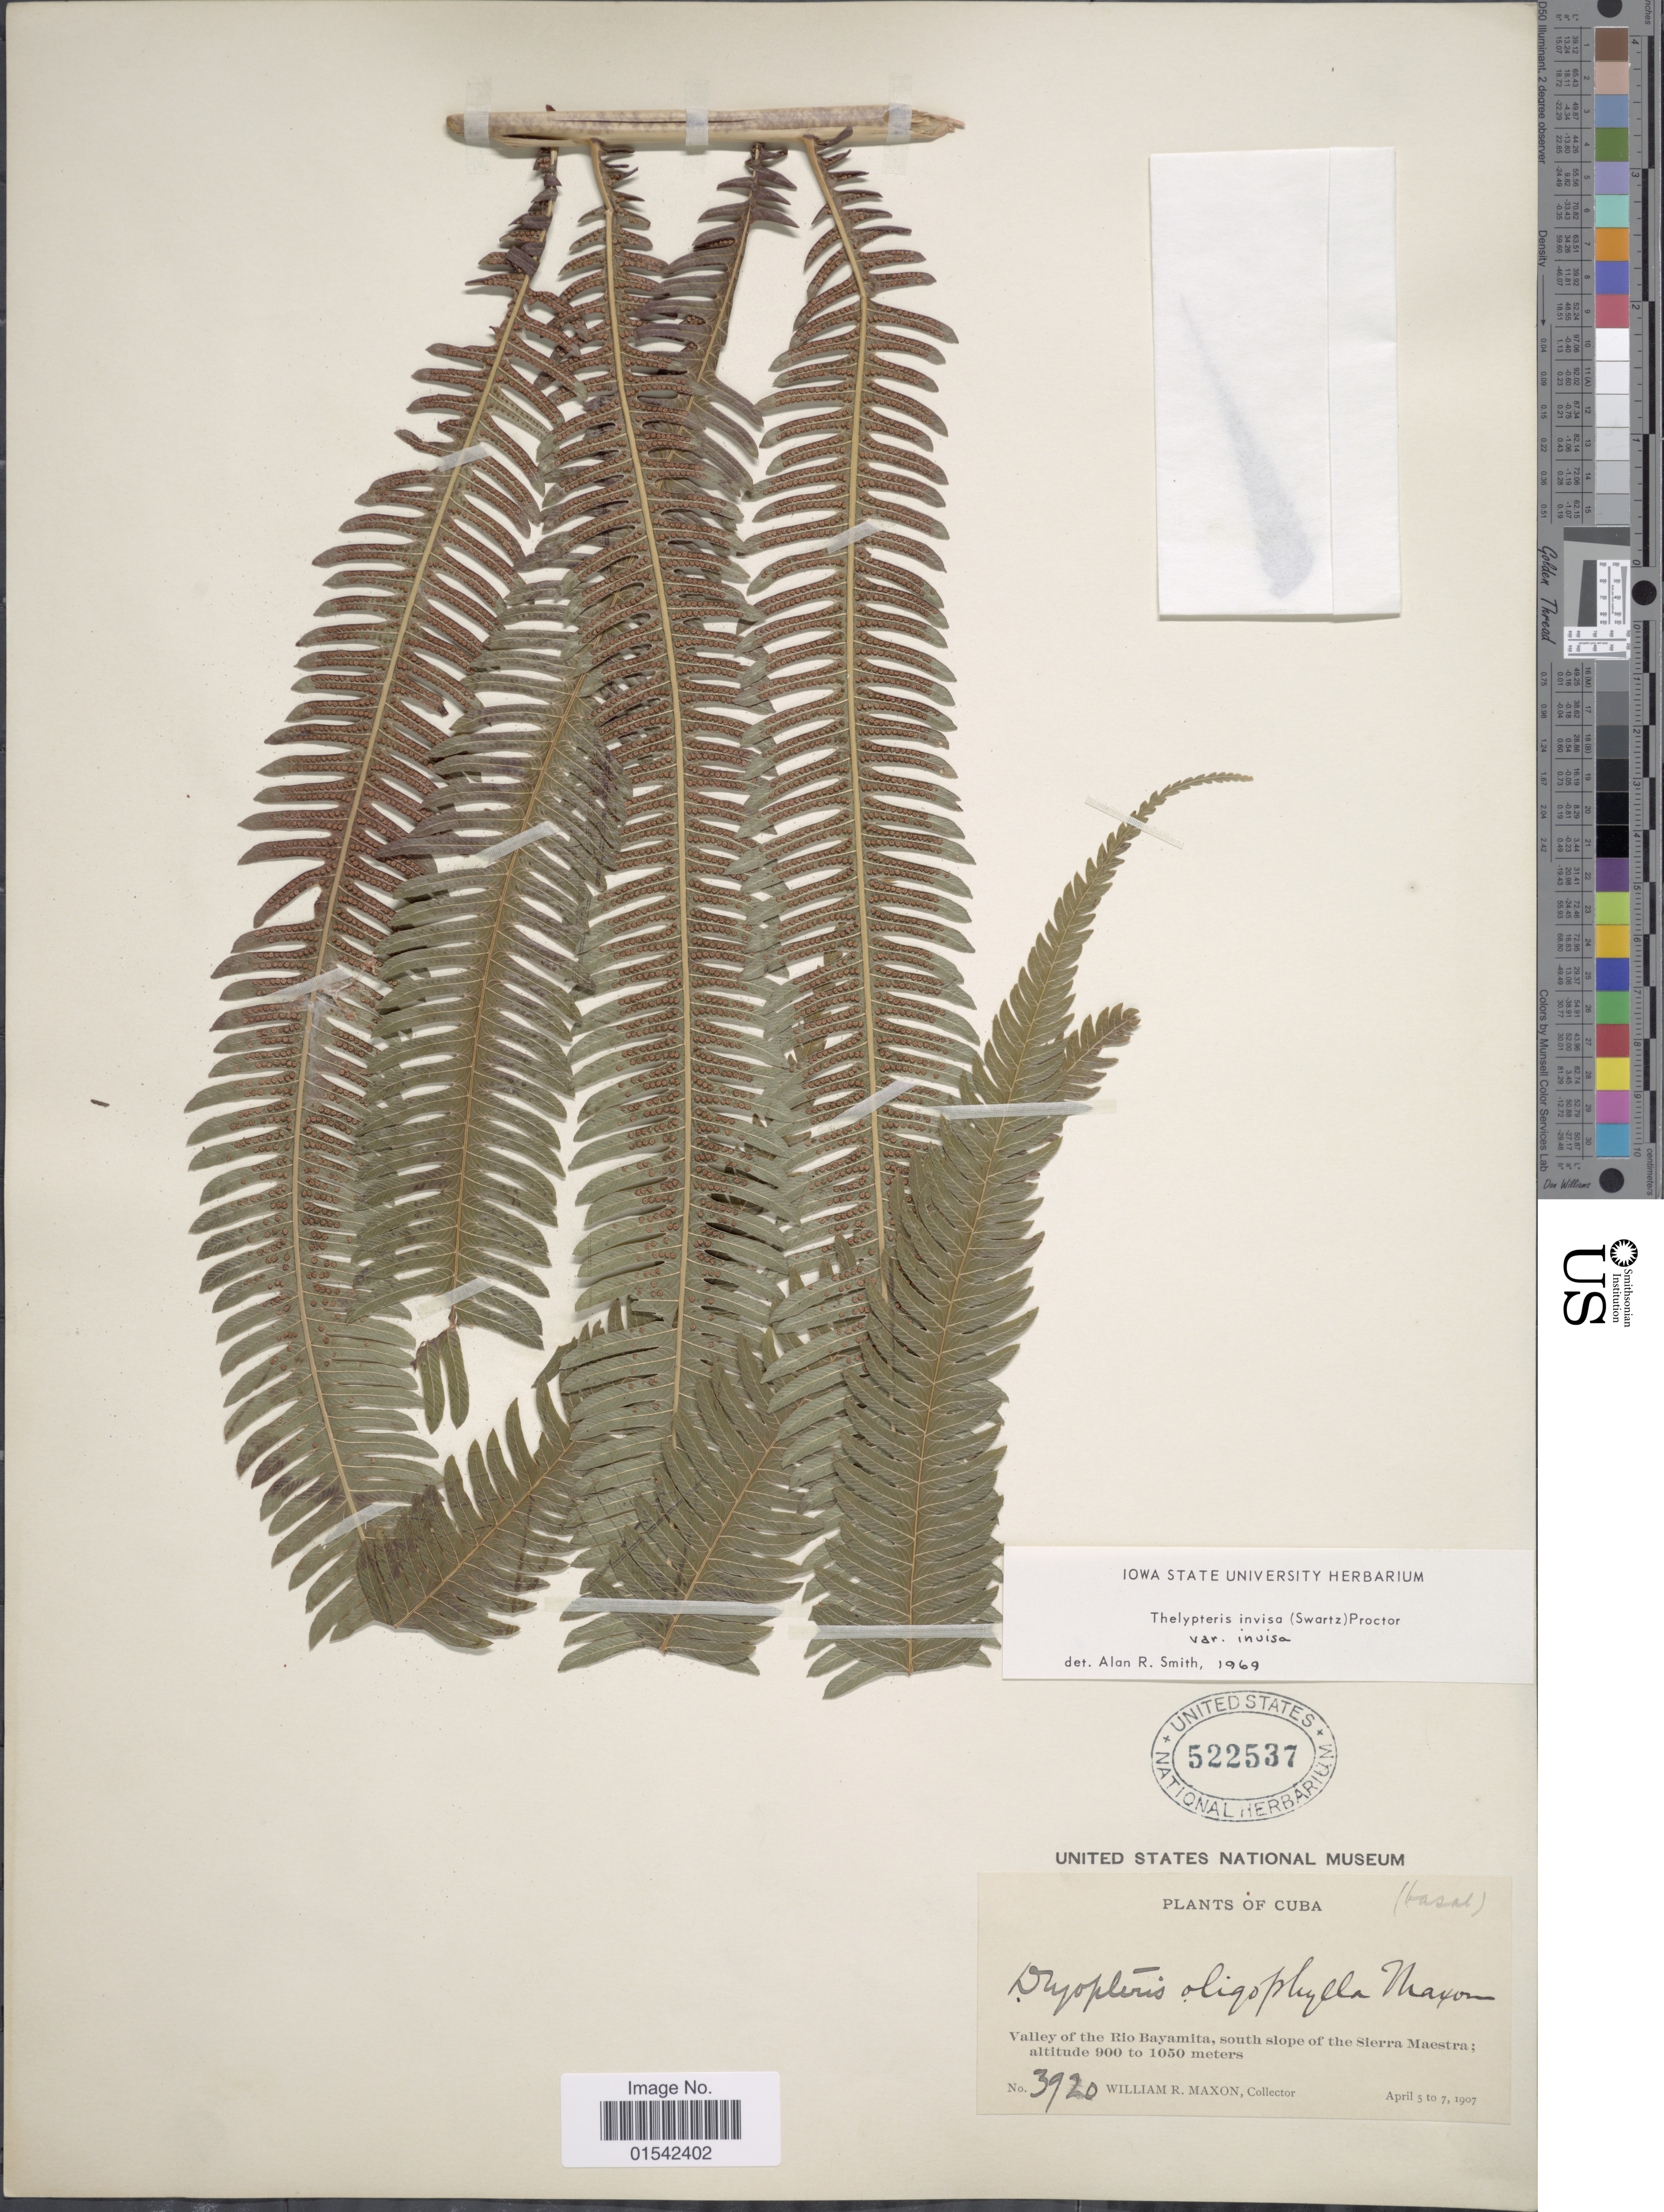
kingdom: Plantae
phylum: Tracheophyta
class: Polypodiopsida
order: Polypodiales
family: Thelypteridaceae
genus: Cyclosorus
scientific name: Cyclosorus grandis (A.R. Sm.) comb. nov., ined 2015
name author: (A.R. Sm.)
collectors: W. R. Maxon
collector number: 3920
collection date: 1907-04-05/1907-04-07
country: Cuba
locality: Valley of the Rio Bayamita, south slope of the Sierra Maestra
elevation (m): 900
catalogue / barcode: US 522537